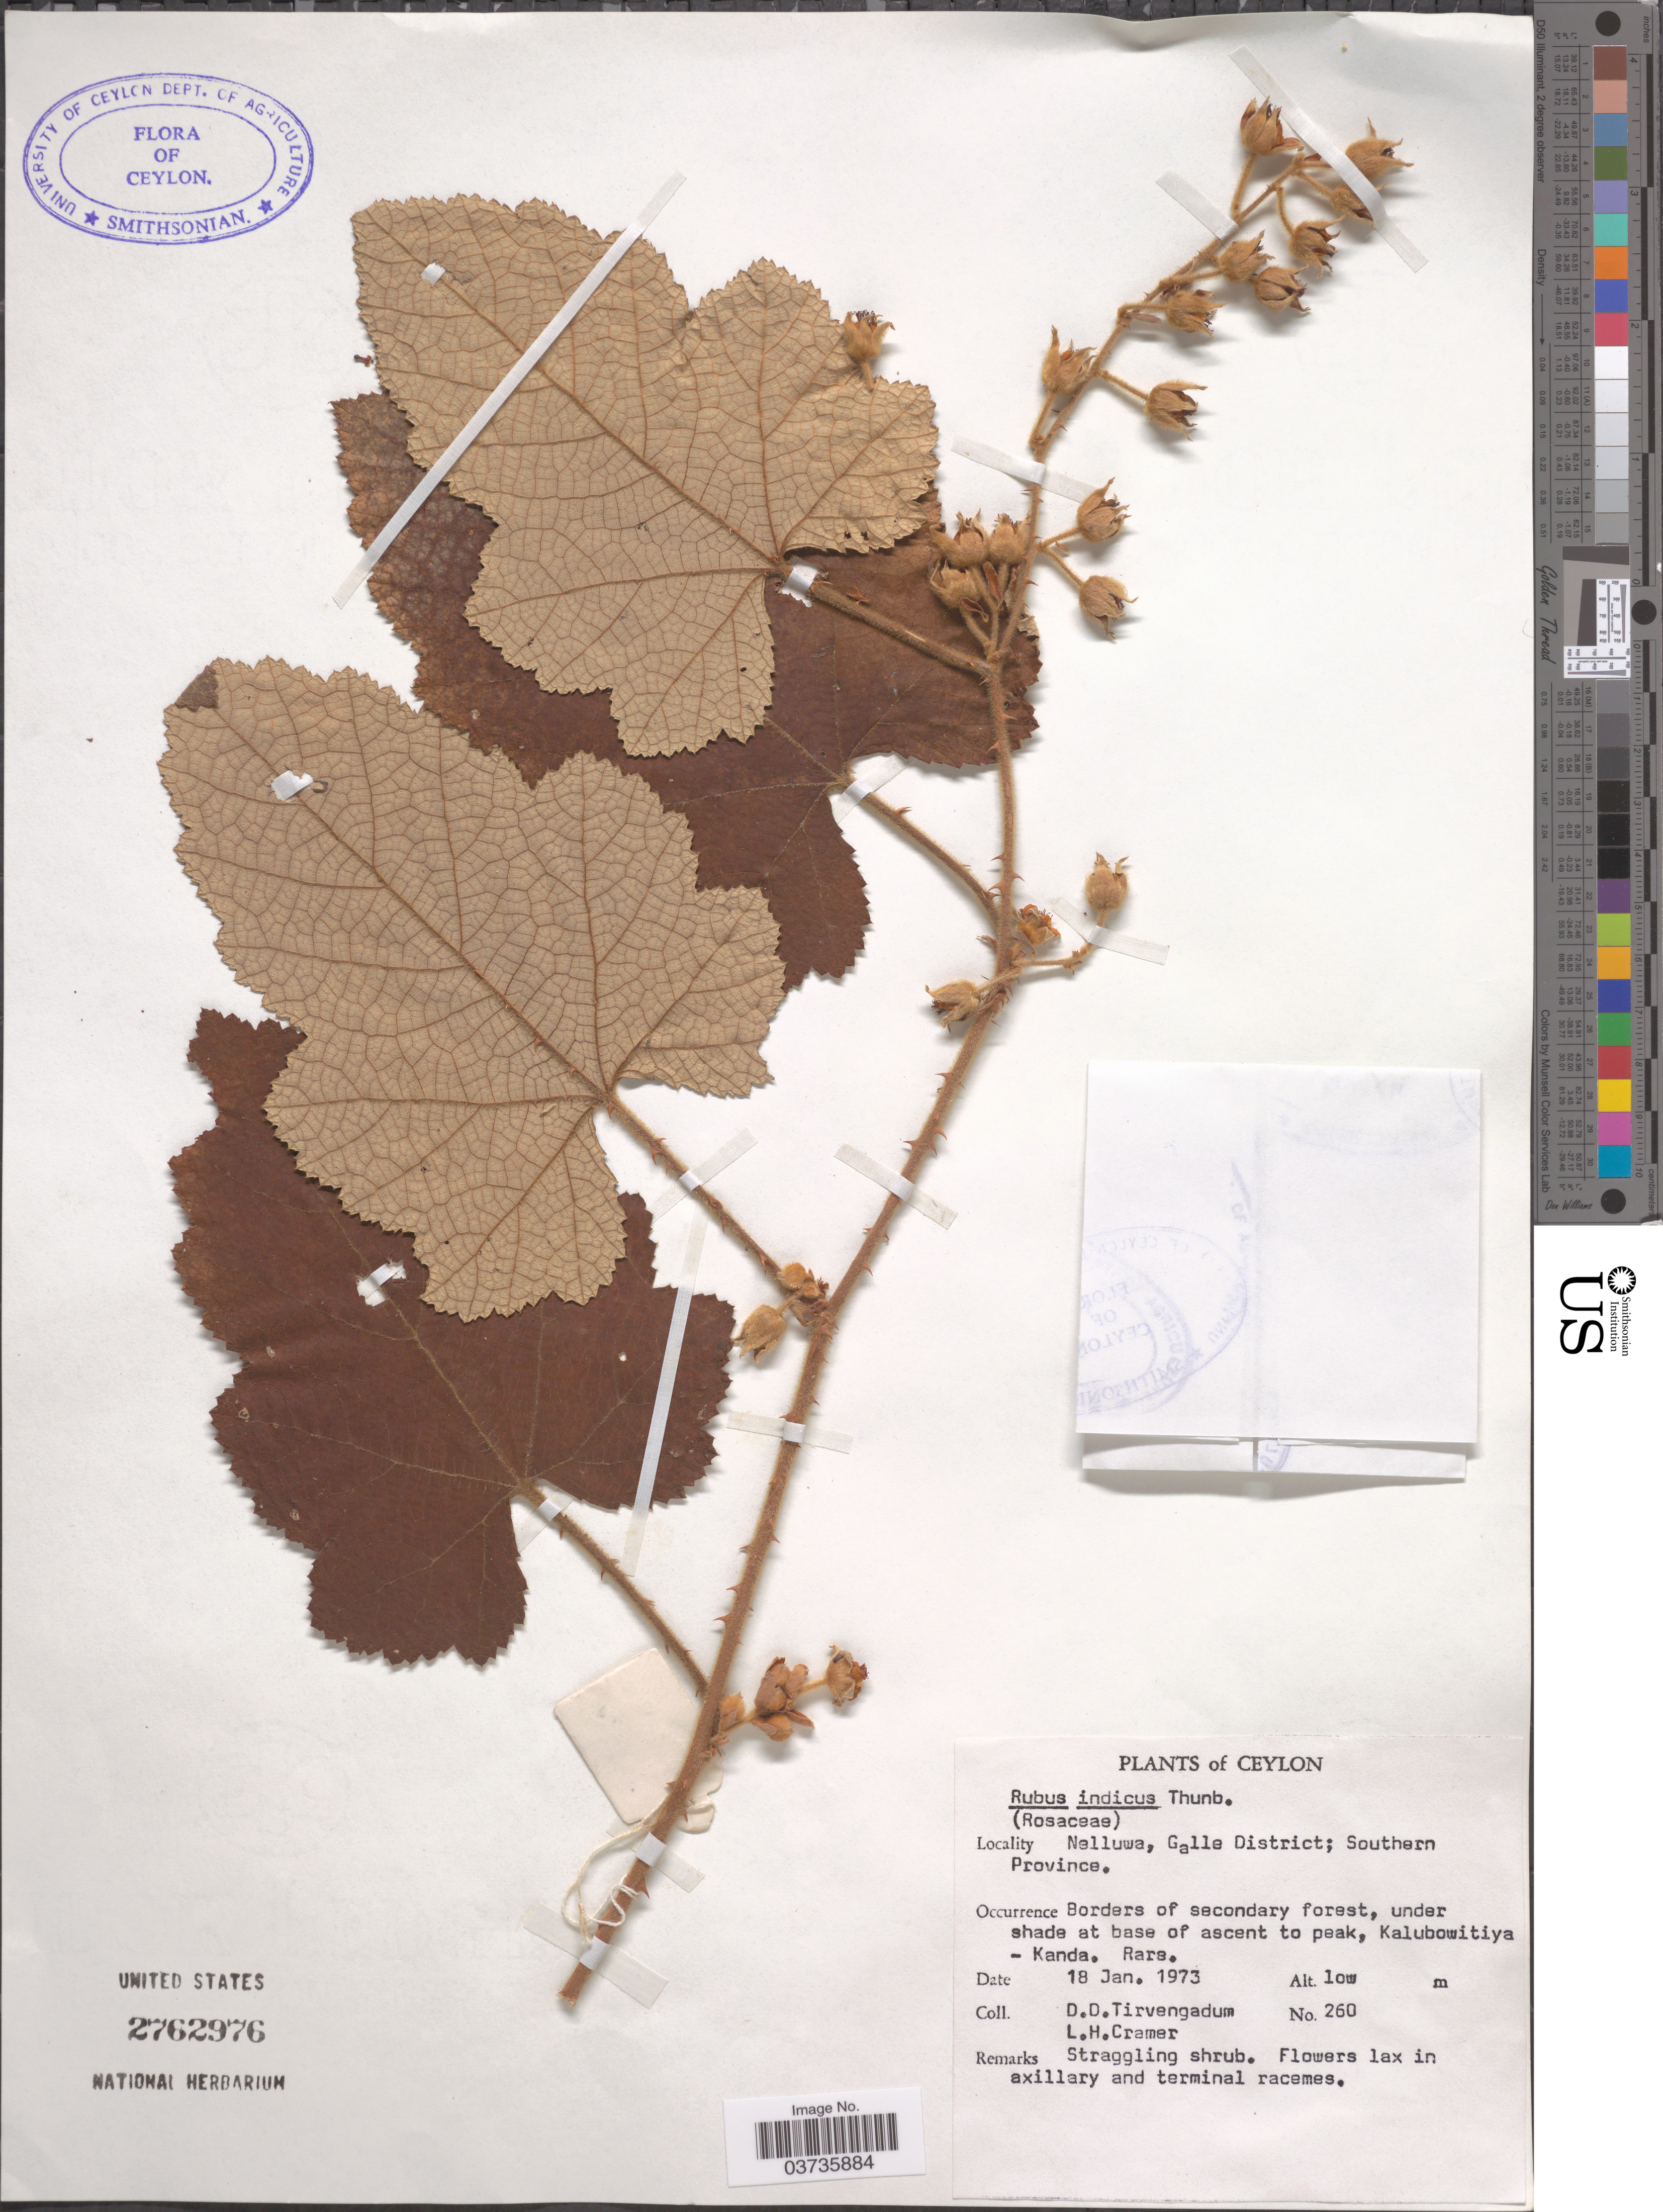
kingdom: Plantae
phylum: Tracheophyta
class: Magnoliopsida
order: Rosales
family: Rosaceae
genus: Rubus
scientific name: Rubus indicus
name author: Lesch. ex Ser.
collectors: D. Tirvengadum & L. H. Cramer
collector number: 260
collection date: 1973-01-18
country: Sri Lanka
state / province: Southern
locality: Ceylon. Nelluwa, Galle District. Kalubowitiya - Kanda.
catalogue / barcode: US 2762976